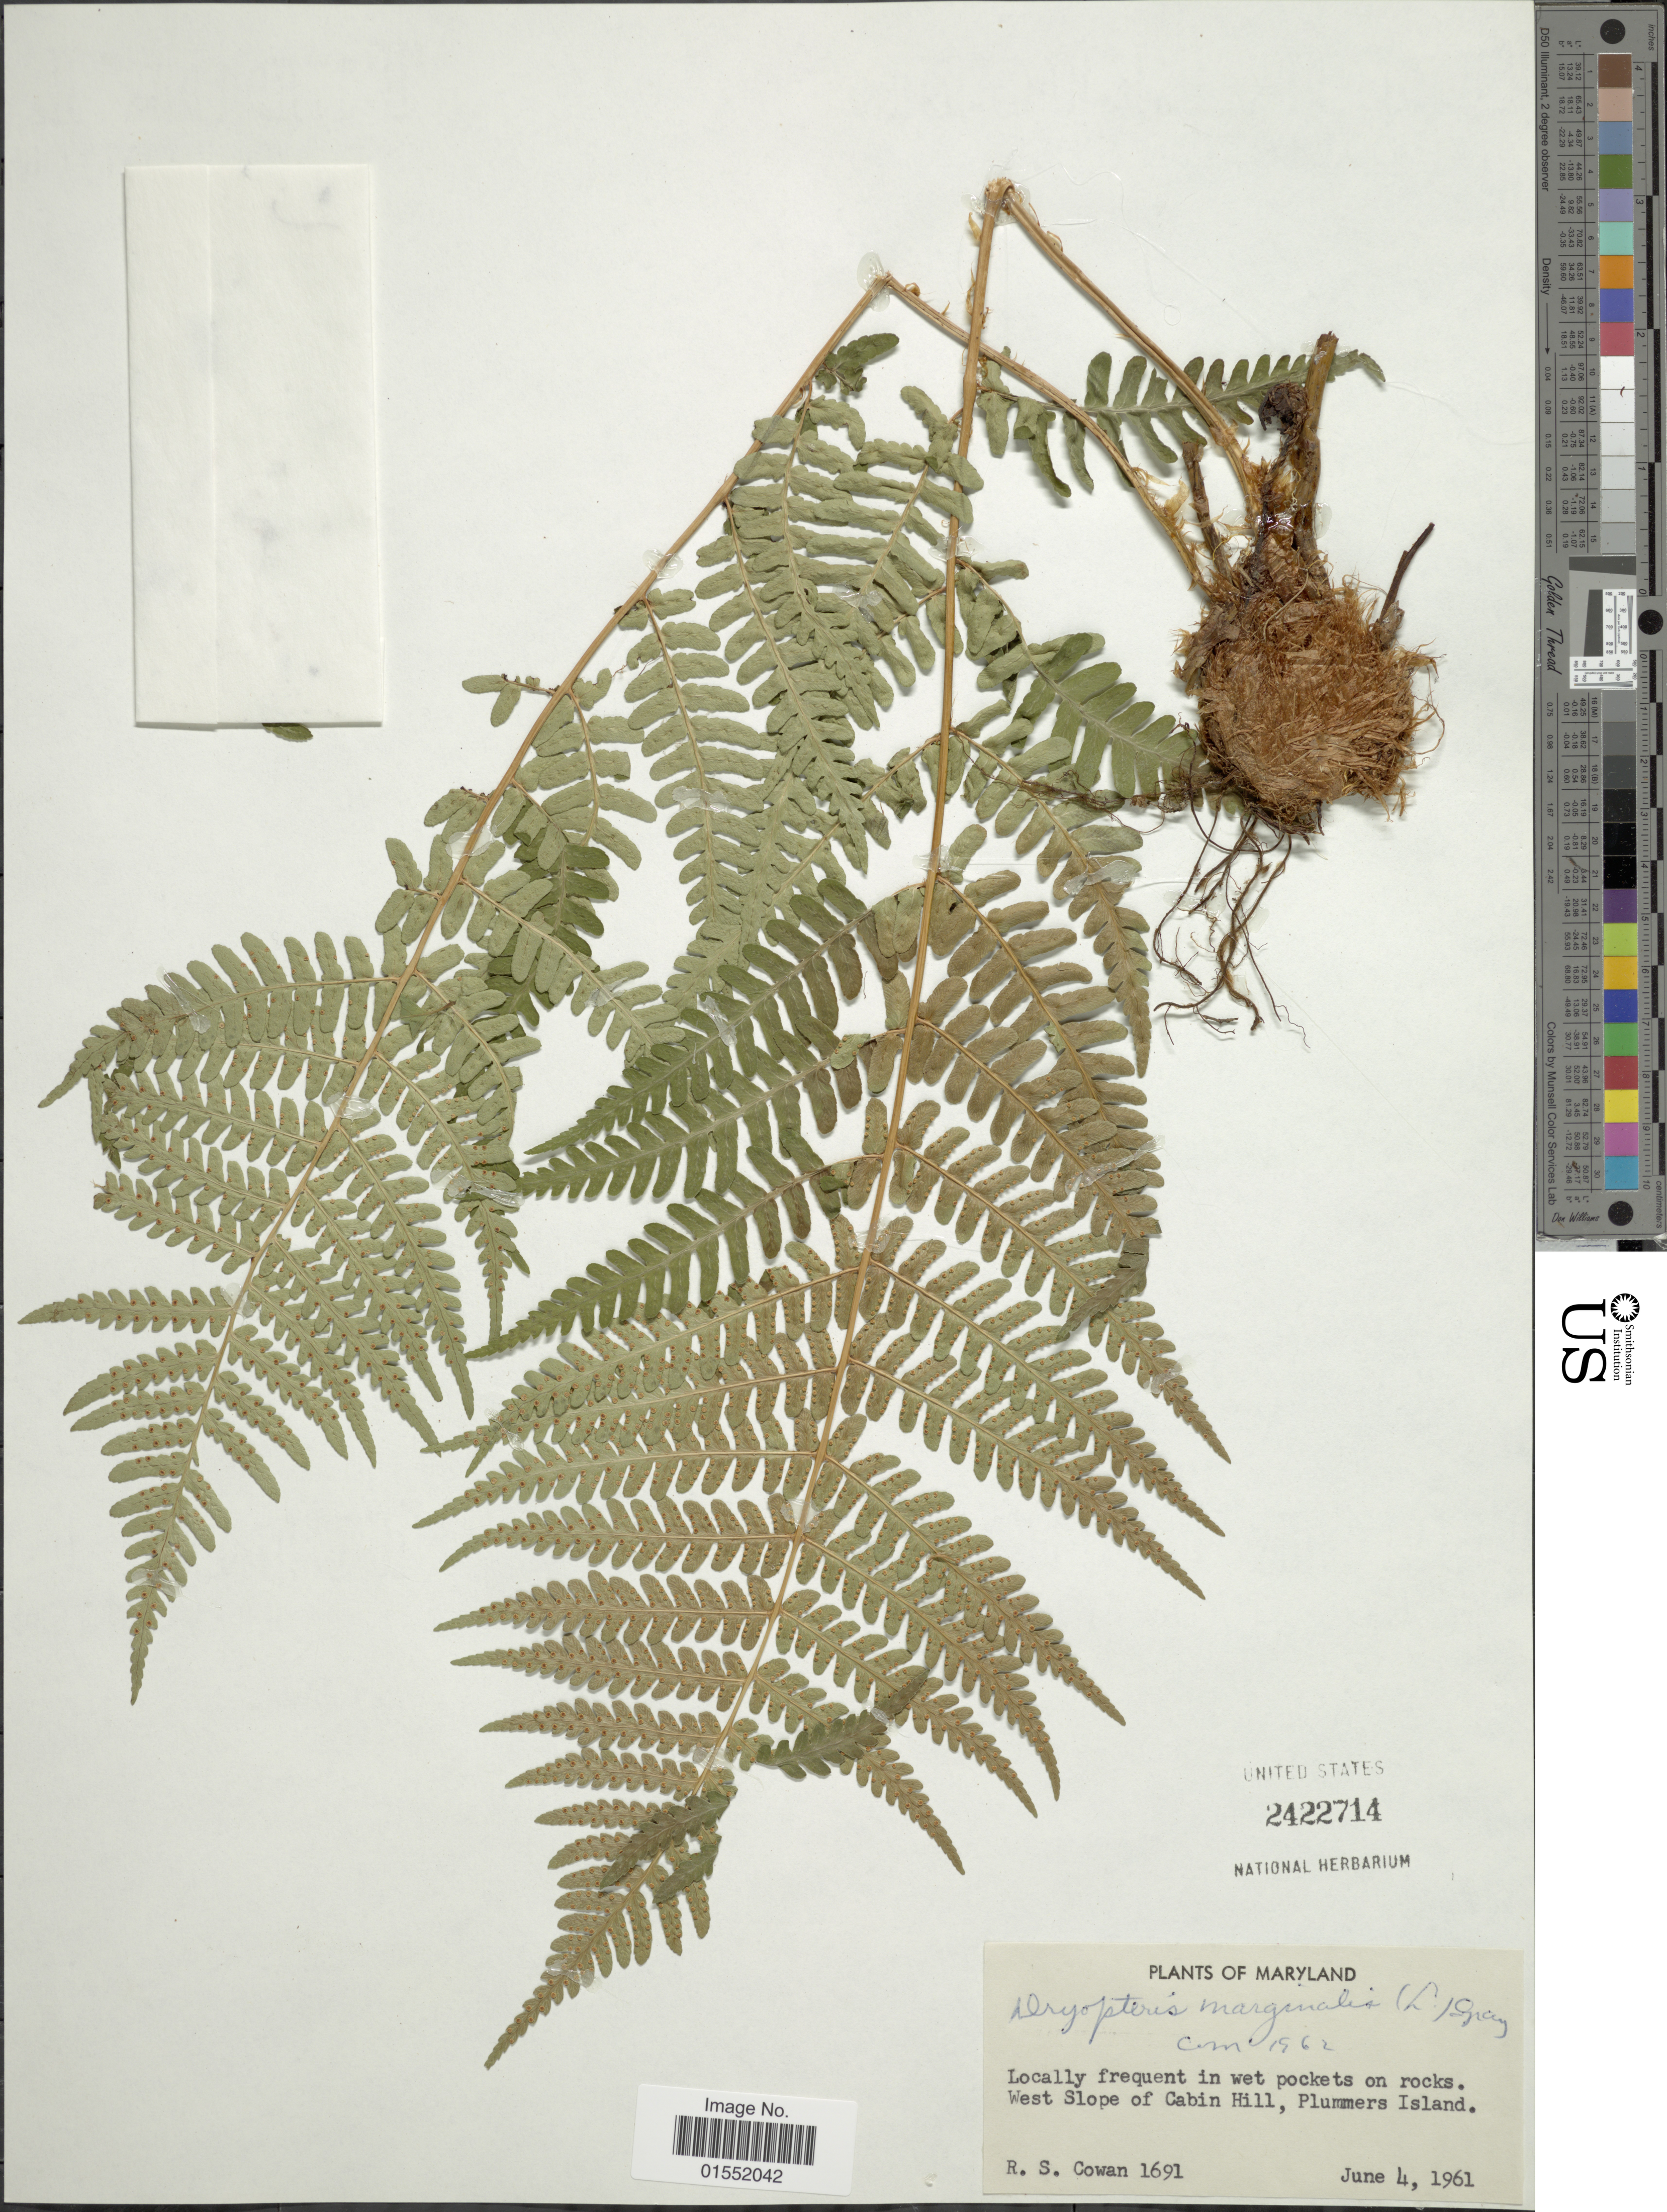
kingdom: Plantae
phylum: Tracheophyta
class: Polypodiopsida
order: Polypodiales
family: Dryopteridaceae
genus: Dryopteris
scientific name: Dryopteris marginalis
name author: (L.) A. Gray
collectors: R. S. Cowan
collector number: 1691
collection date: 1961-06-04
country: United States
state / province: Maryland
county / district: Montgomery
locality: West Slope of Cabin Hill, Plummers Island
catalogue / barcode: US 2422714